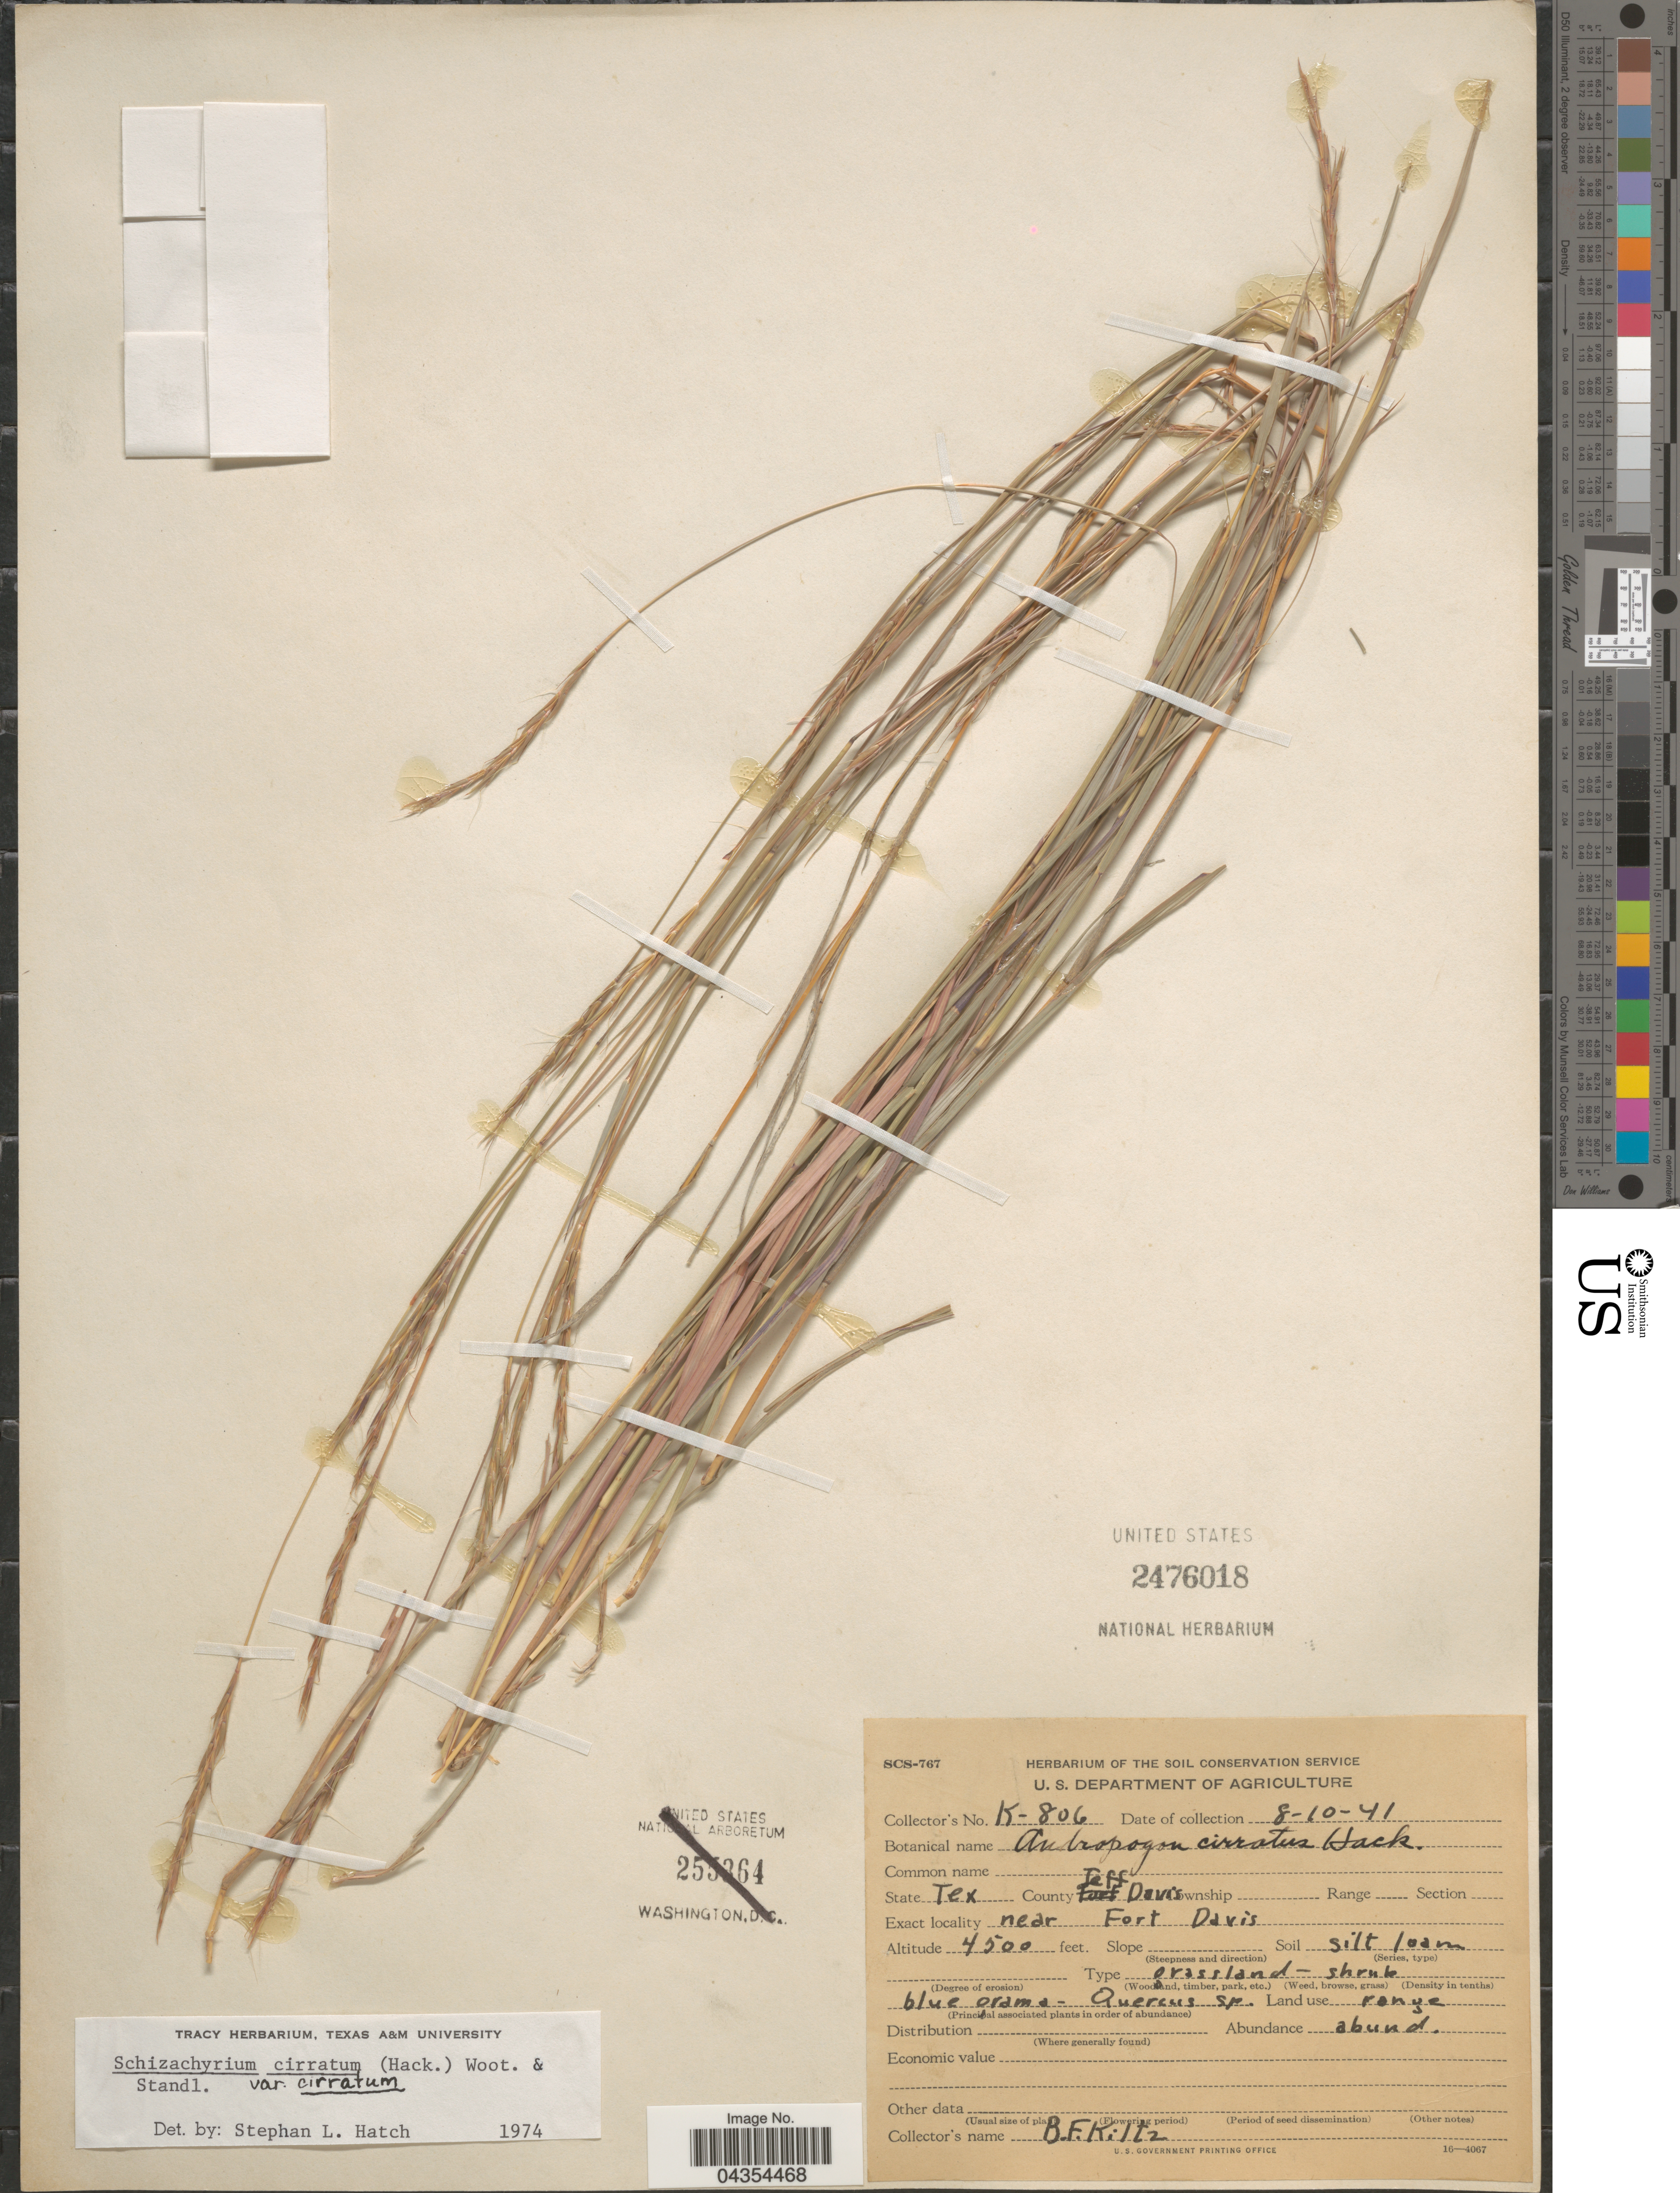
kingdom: Plantae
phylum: Tracheophyta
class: Liliopsida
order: Poales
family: Poaceae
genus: Schizachyrium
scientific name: Schizachyrium cirratum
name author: (Hack.) Wooton & Standl.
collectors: B. Kiltz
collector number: K-806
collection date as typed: Transcribed d/m/y: 10/8/41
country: United States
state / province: Texas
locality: County Jeff Davis. Exact locality near Fort Davis.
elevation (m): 1372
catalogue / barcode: US 2476018